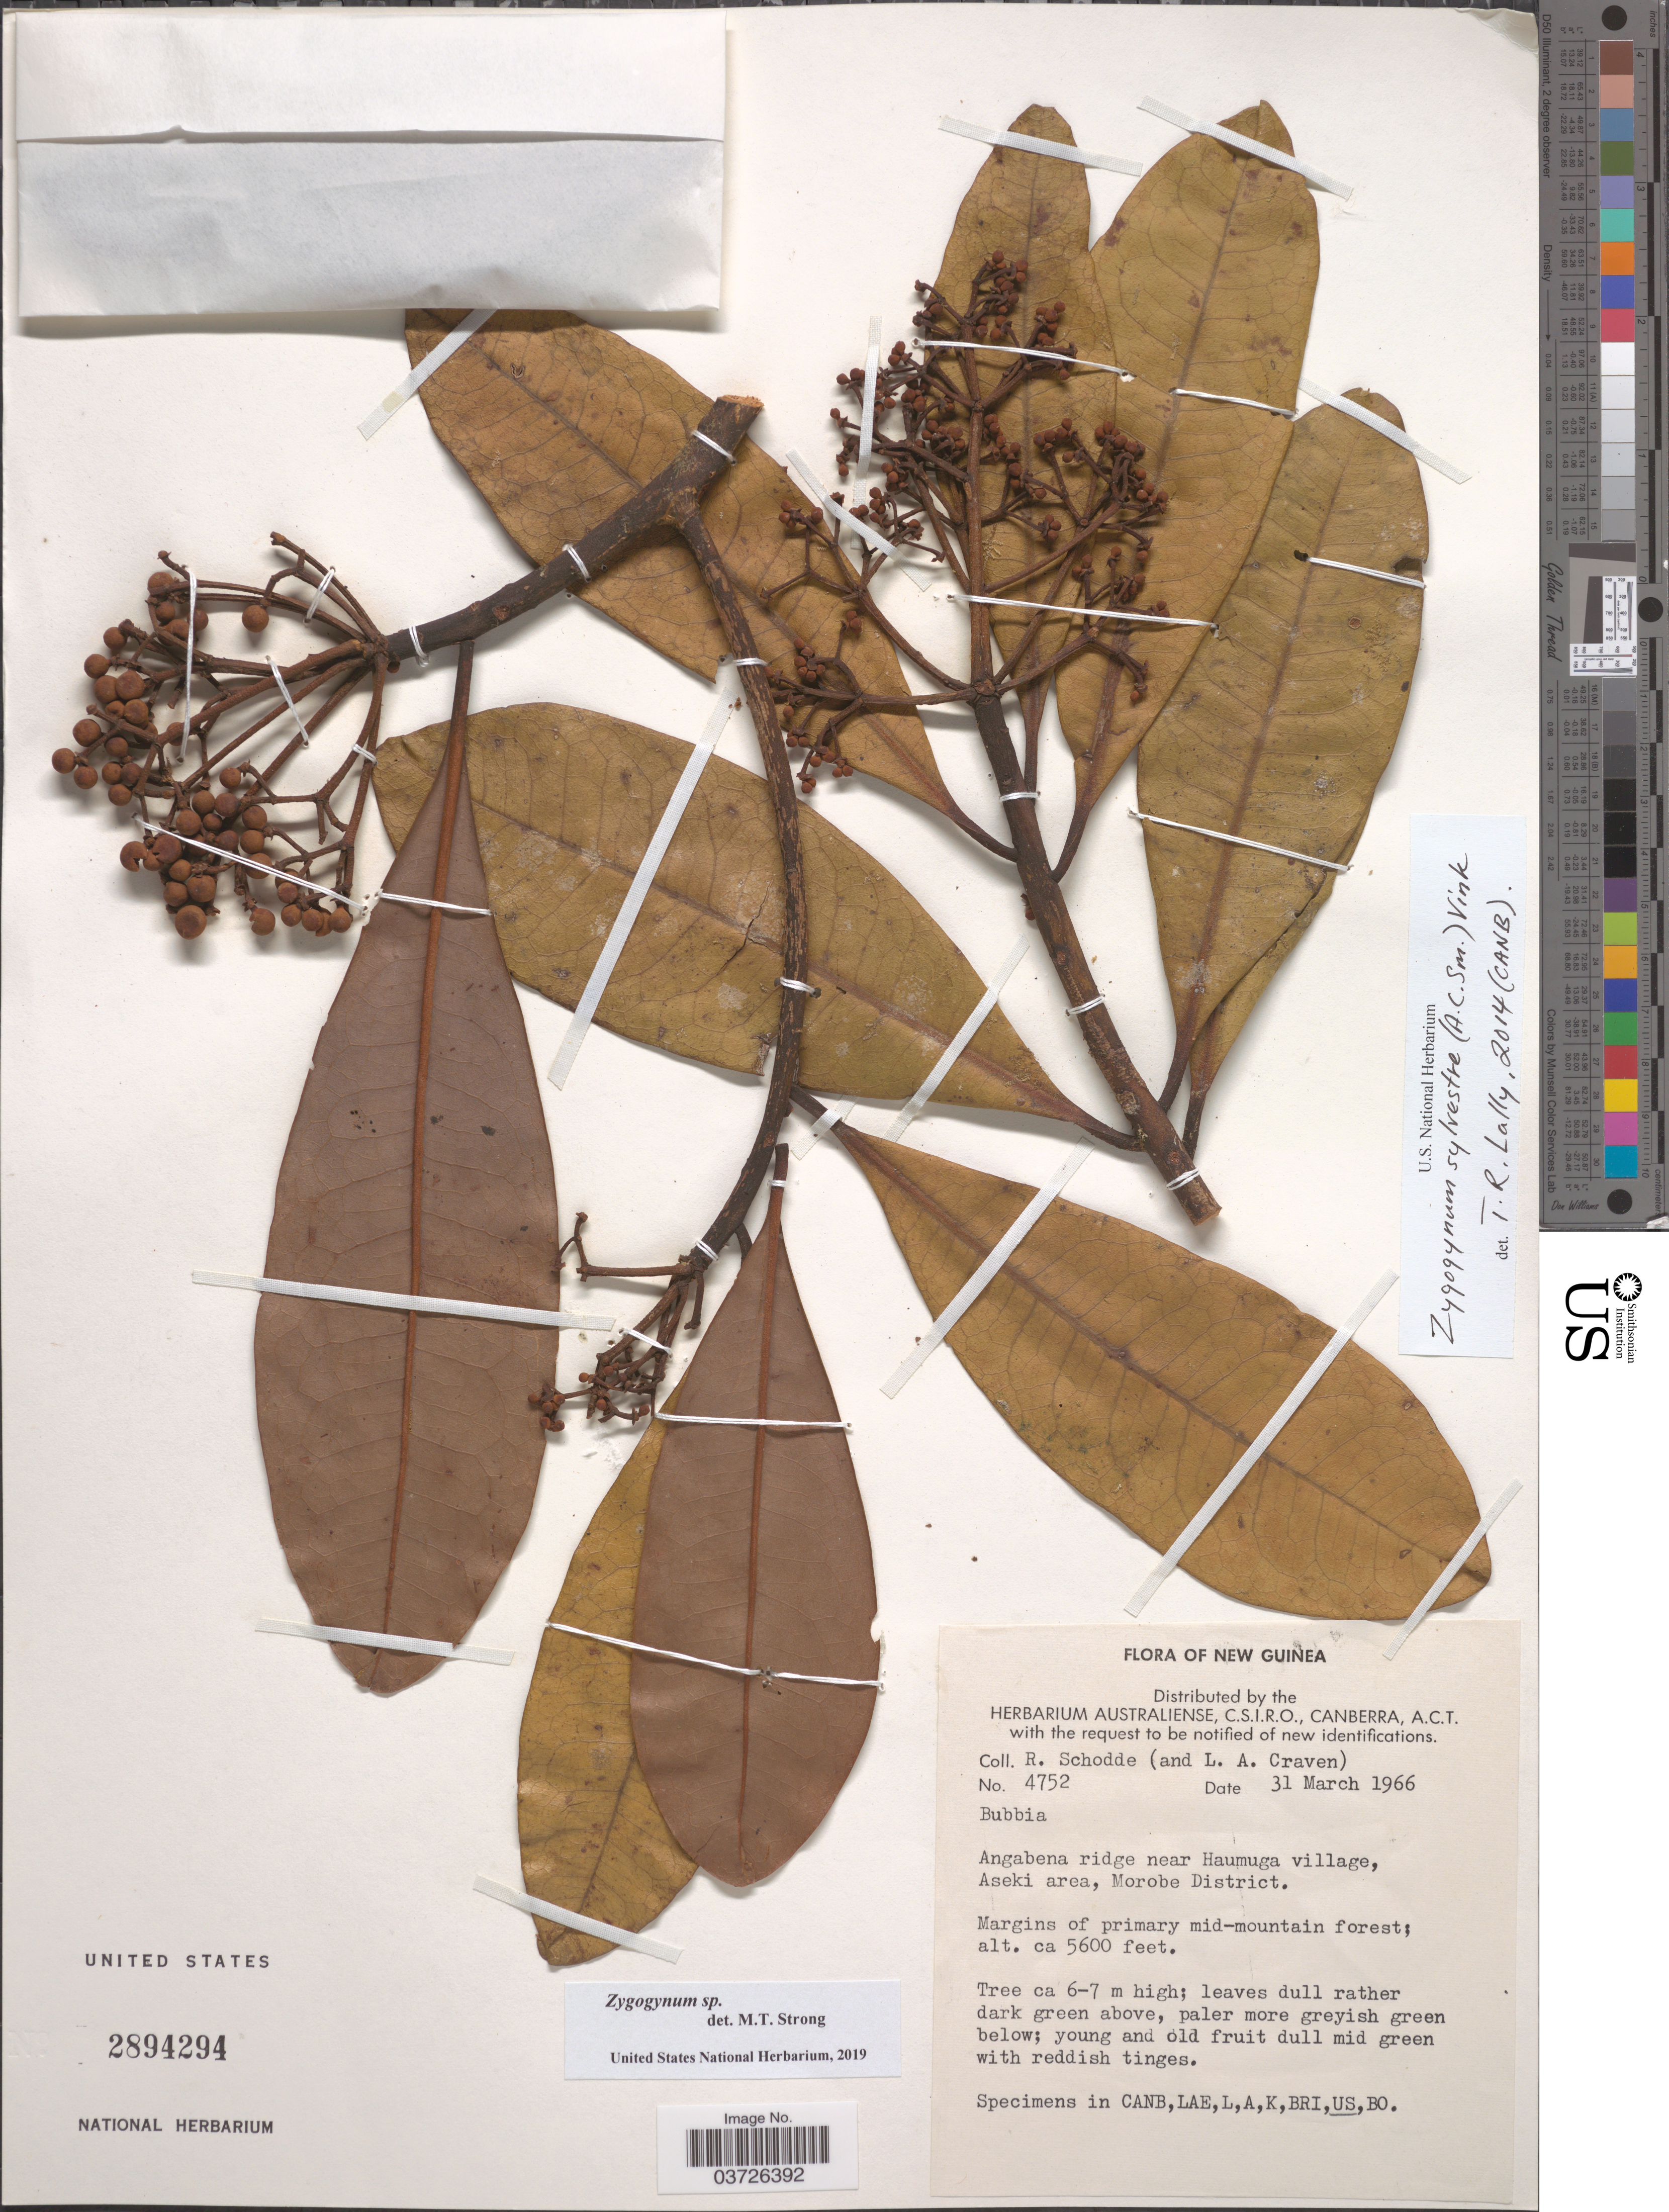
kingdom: Plantae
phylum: Tracheophyta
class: Magnoliopsida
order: Canellales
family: Winteraceae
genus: Zygogynum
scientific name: Zygogynum sylvestre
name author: (A.C. Sm.) Vink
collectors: R. Schodde & L. A. Craven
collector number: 4752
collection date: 1966-03-31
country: Papua New Guinea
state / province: Morobe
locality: New Guinea. Angabena ridge near Haumuga village, Aseki area, Morobe District.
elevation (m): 1707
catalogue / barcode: US 2894294